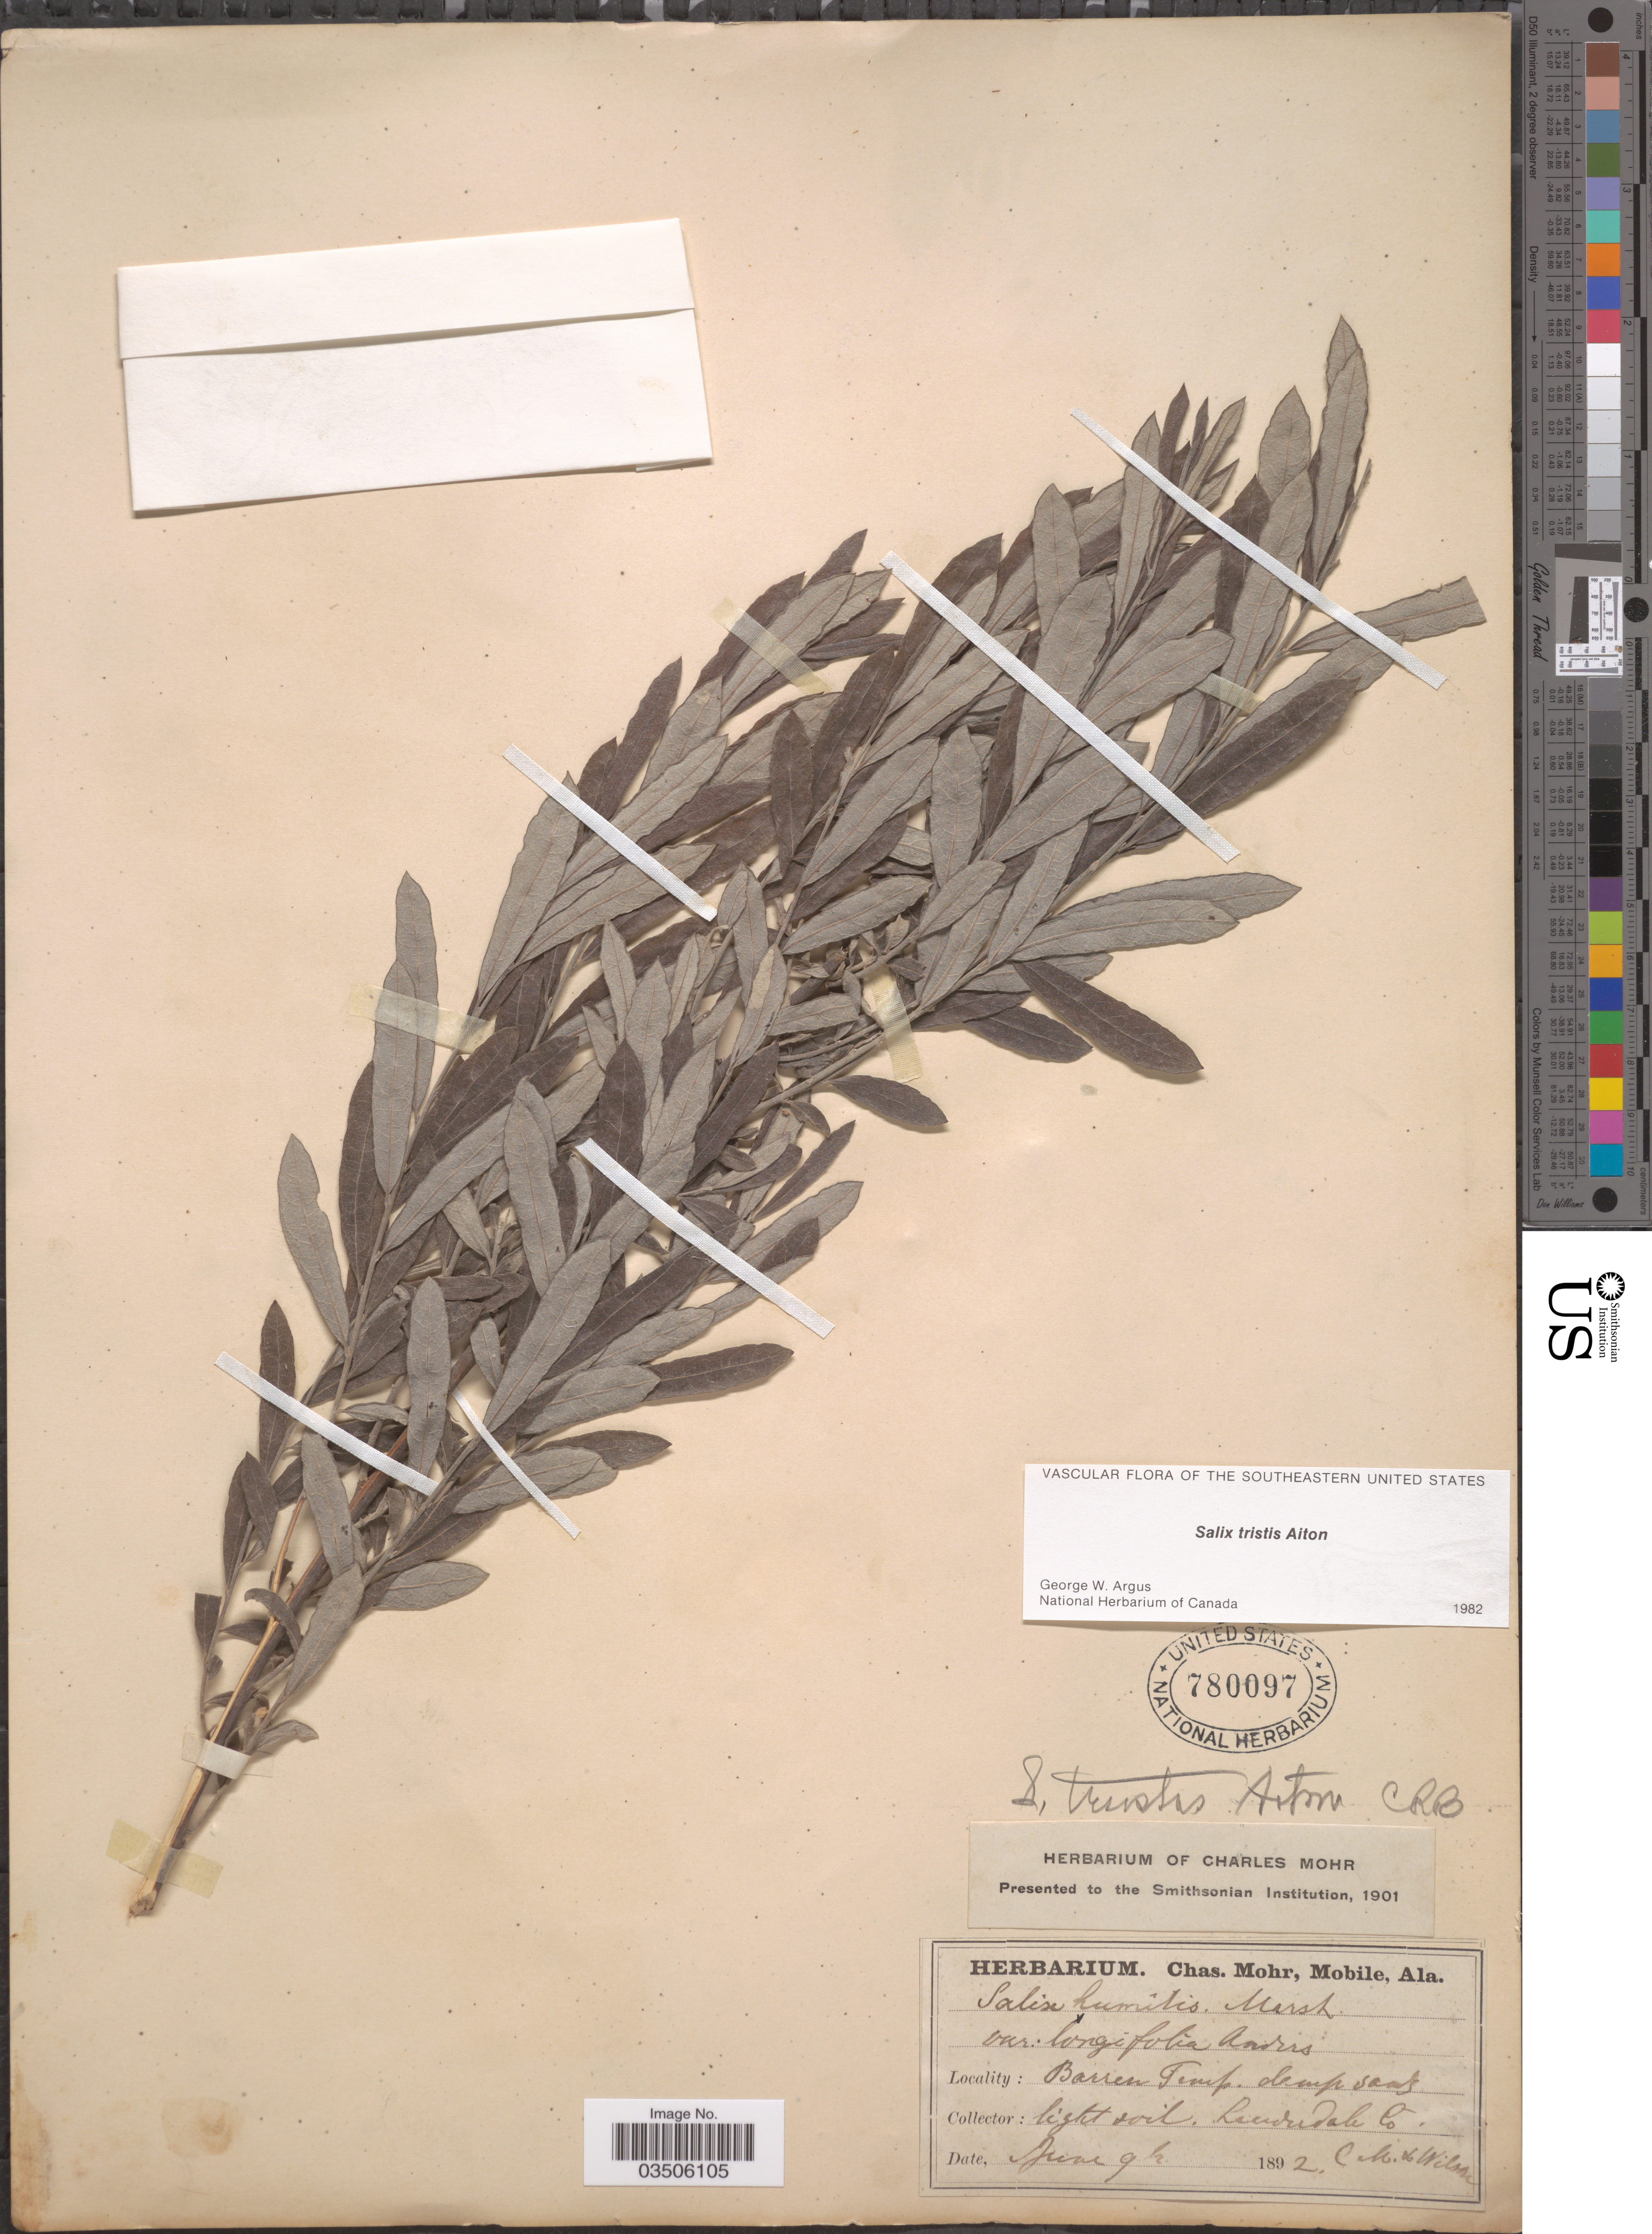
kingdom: Plantae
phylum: Tracheophyta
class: Magnoliopsida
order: Malpighiales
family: Salicaceae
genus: Salix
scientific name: Salix tristis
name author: Aiton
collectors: Mohr, C. T. (herbarium) & -- Wilson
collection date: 1892-06-09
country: United States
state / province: Alabama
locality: Lauderdale Co.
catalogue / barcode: US 780097